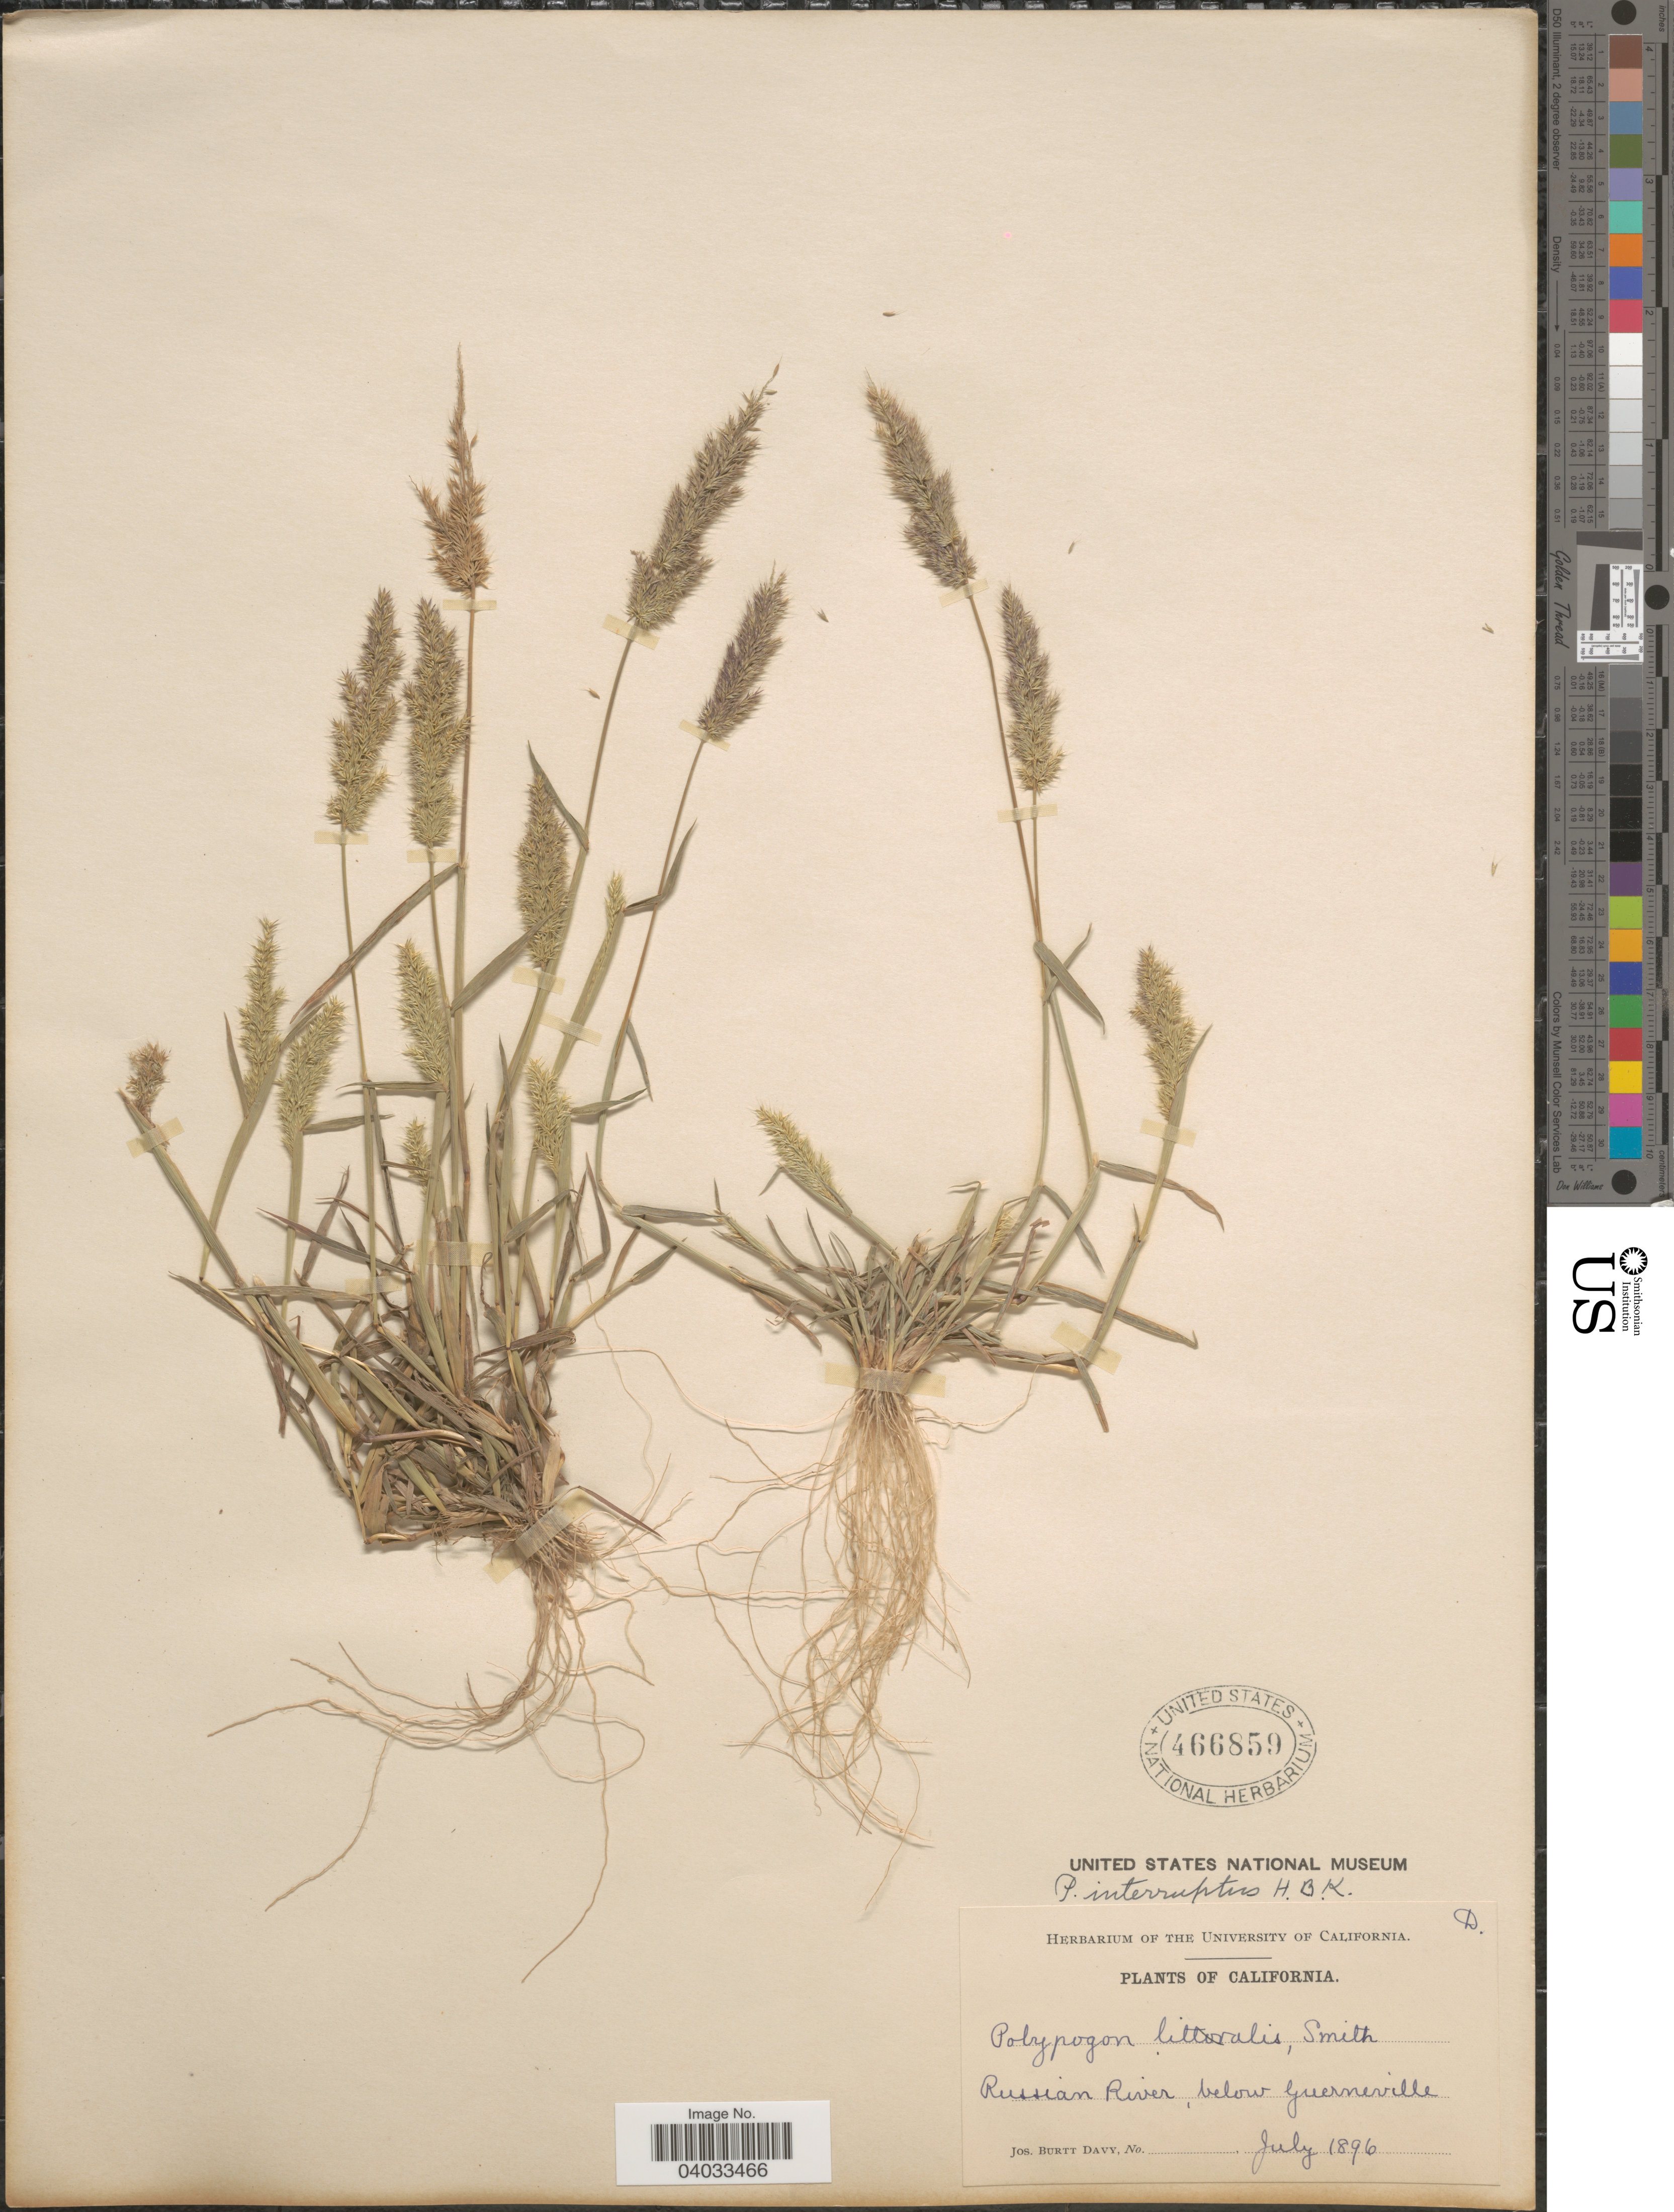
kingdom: Plantae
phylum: Tracheophyta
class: Liliopsida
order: Poales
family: Poaceae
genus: Polypogon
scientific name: Polypogon interruptus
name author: Kunth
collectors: J. Burtt Davy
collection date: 1896-07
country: United States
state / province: California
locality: Russian River, below Guerneville.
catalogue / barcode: US 466859